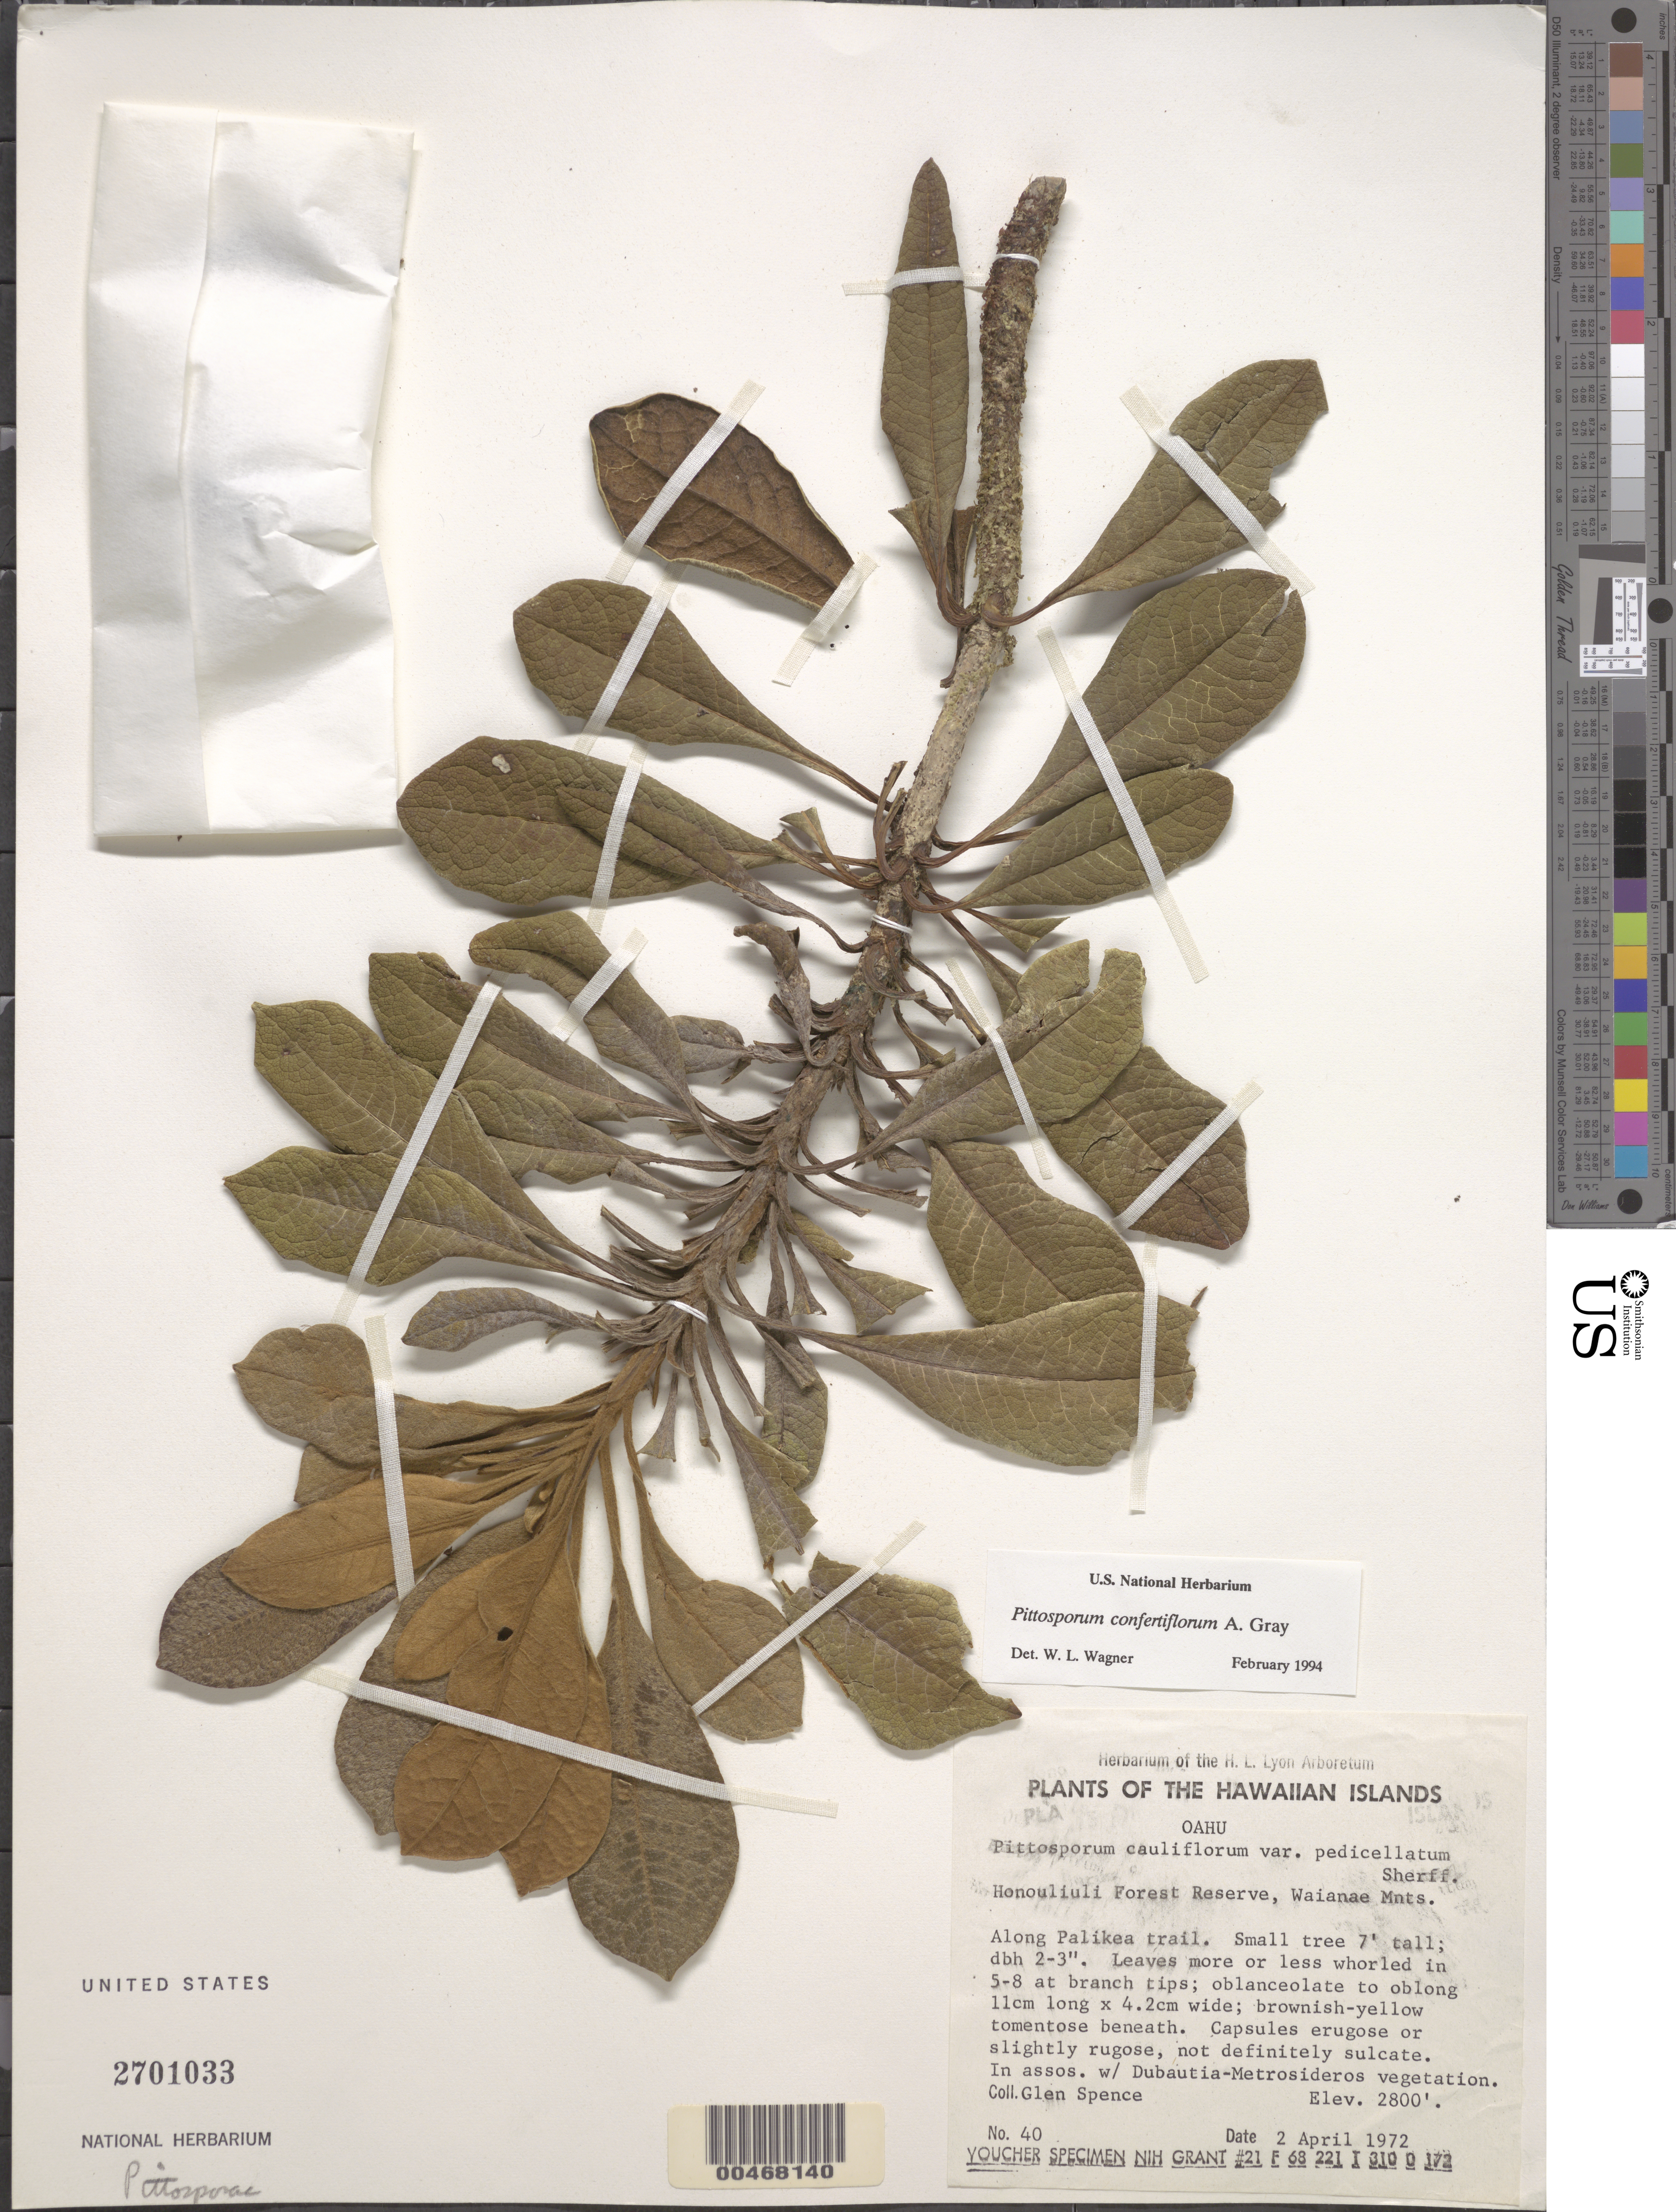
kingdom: Plantae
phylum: Tracheophyta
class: Magnoliopsida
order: Apiales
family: Pittosporaceae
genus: Pittosporum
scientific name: Pittosporum confertiflorum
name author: A. Gray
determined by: Wagner, W. L., (BOT), Smithsonian Institution - National Museum of Natural History (UNITED STATES)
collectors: G. Spence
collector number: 40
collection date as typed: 2 Apr 1972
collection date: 1972-04-02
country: United States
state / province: Hawaii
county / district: Honolulu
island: Oahu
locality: Honouliuli Forest Reserve, Waianae Mnts., along Palikea trail.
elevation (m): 853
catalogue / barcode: US 2701033